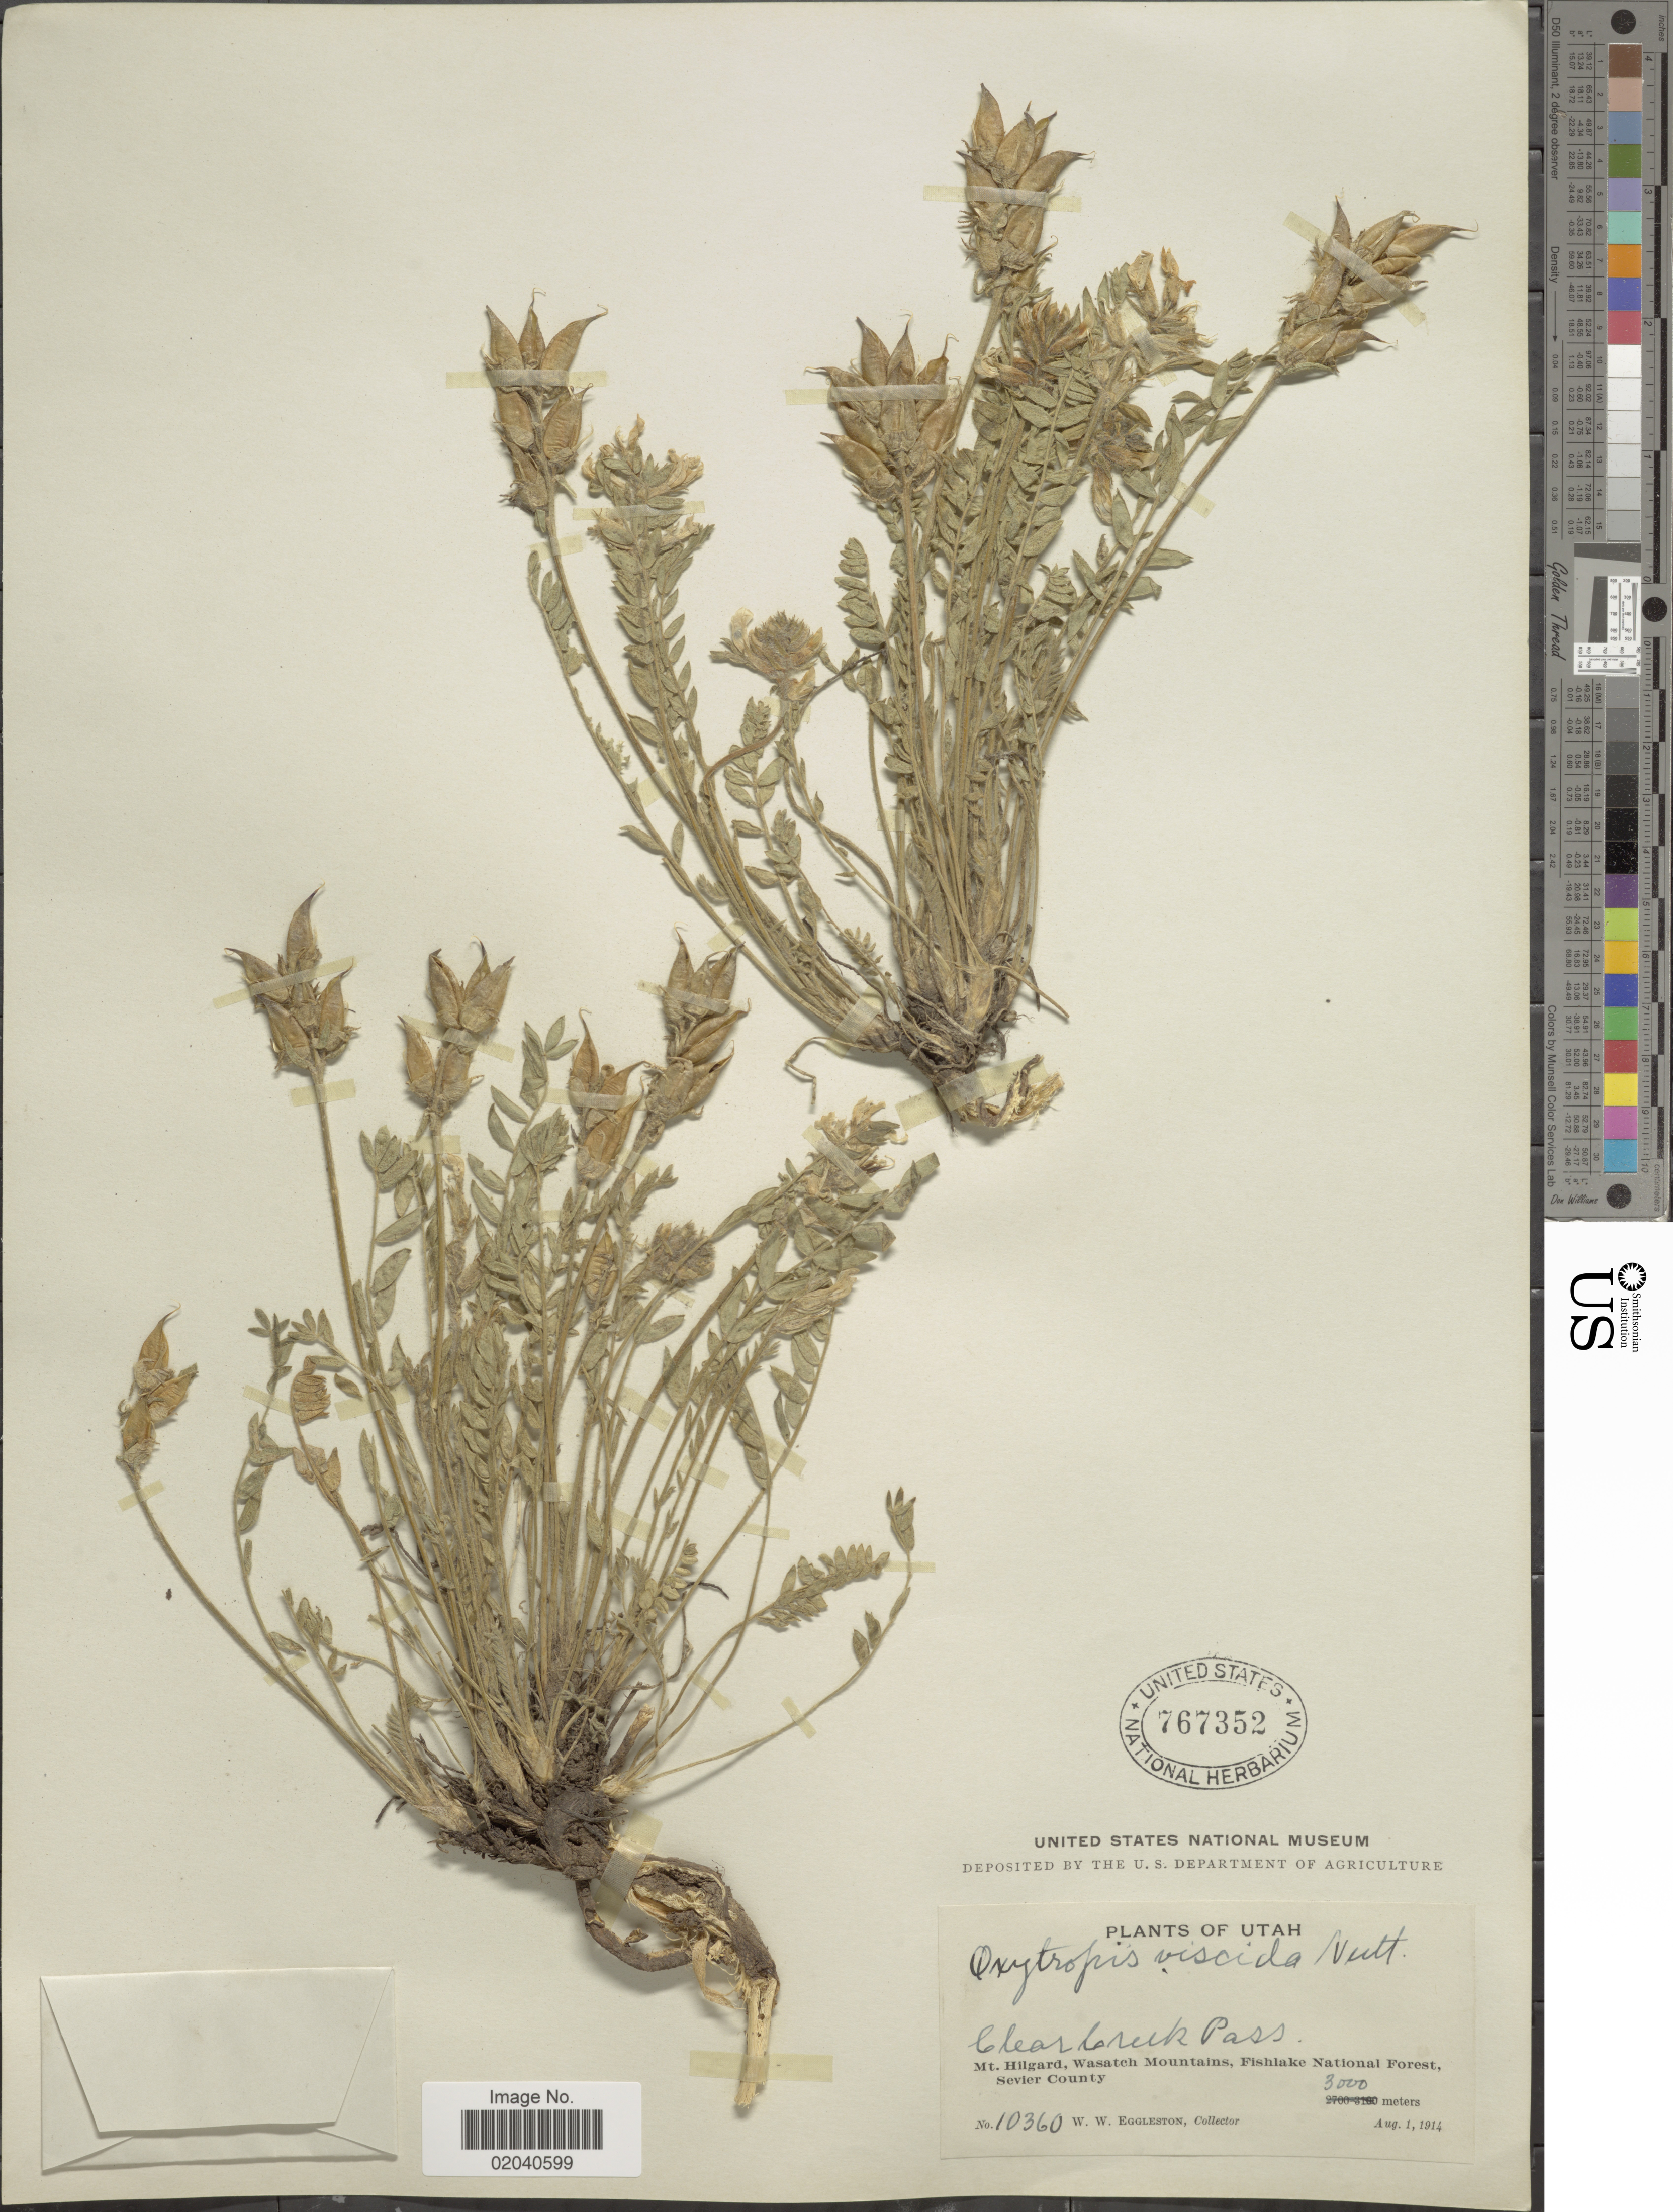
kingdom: Plantae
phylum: Tracheophyta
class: Magnoliopsida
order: Fabales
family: Fabaceae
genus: Oxytropis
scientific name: Oxytropis viscida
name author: Nutt.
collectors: W. W. Eggleston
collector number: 10360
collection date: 1914-08-01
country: United States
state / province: Utah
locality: Clear Creek Pass, Mt. Hilgard, Wasatch Mountains, Fishlake National Forest, Sevier County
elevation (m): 3000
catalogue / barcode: US 767352